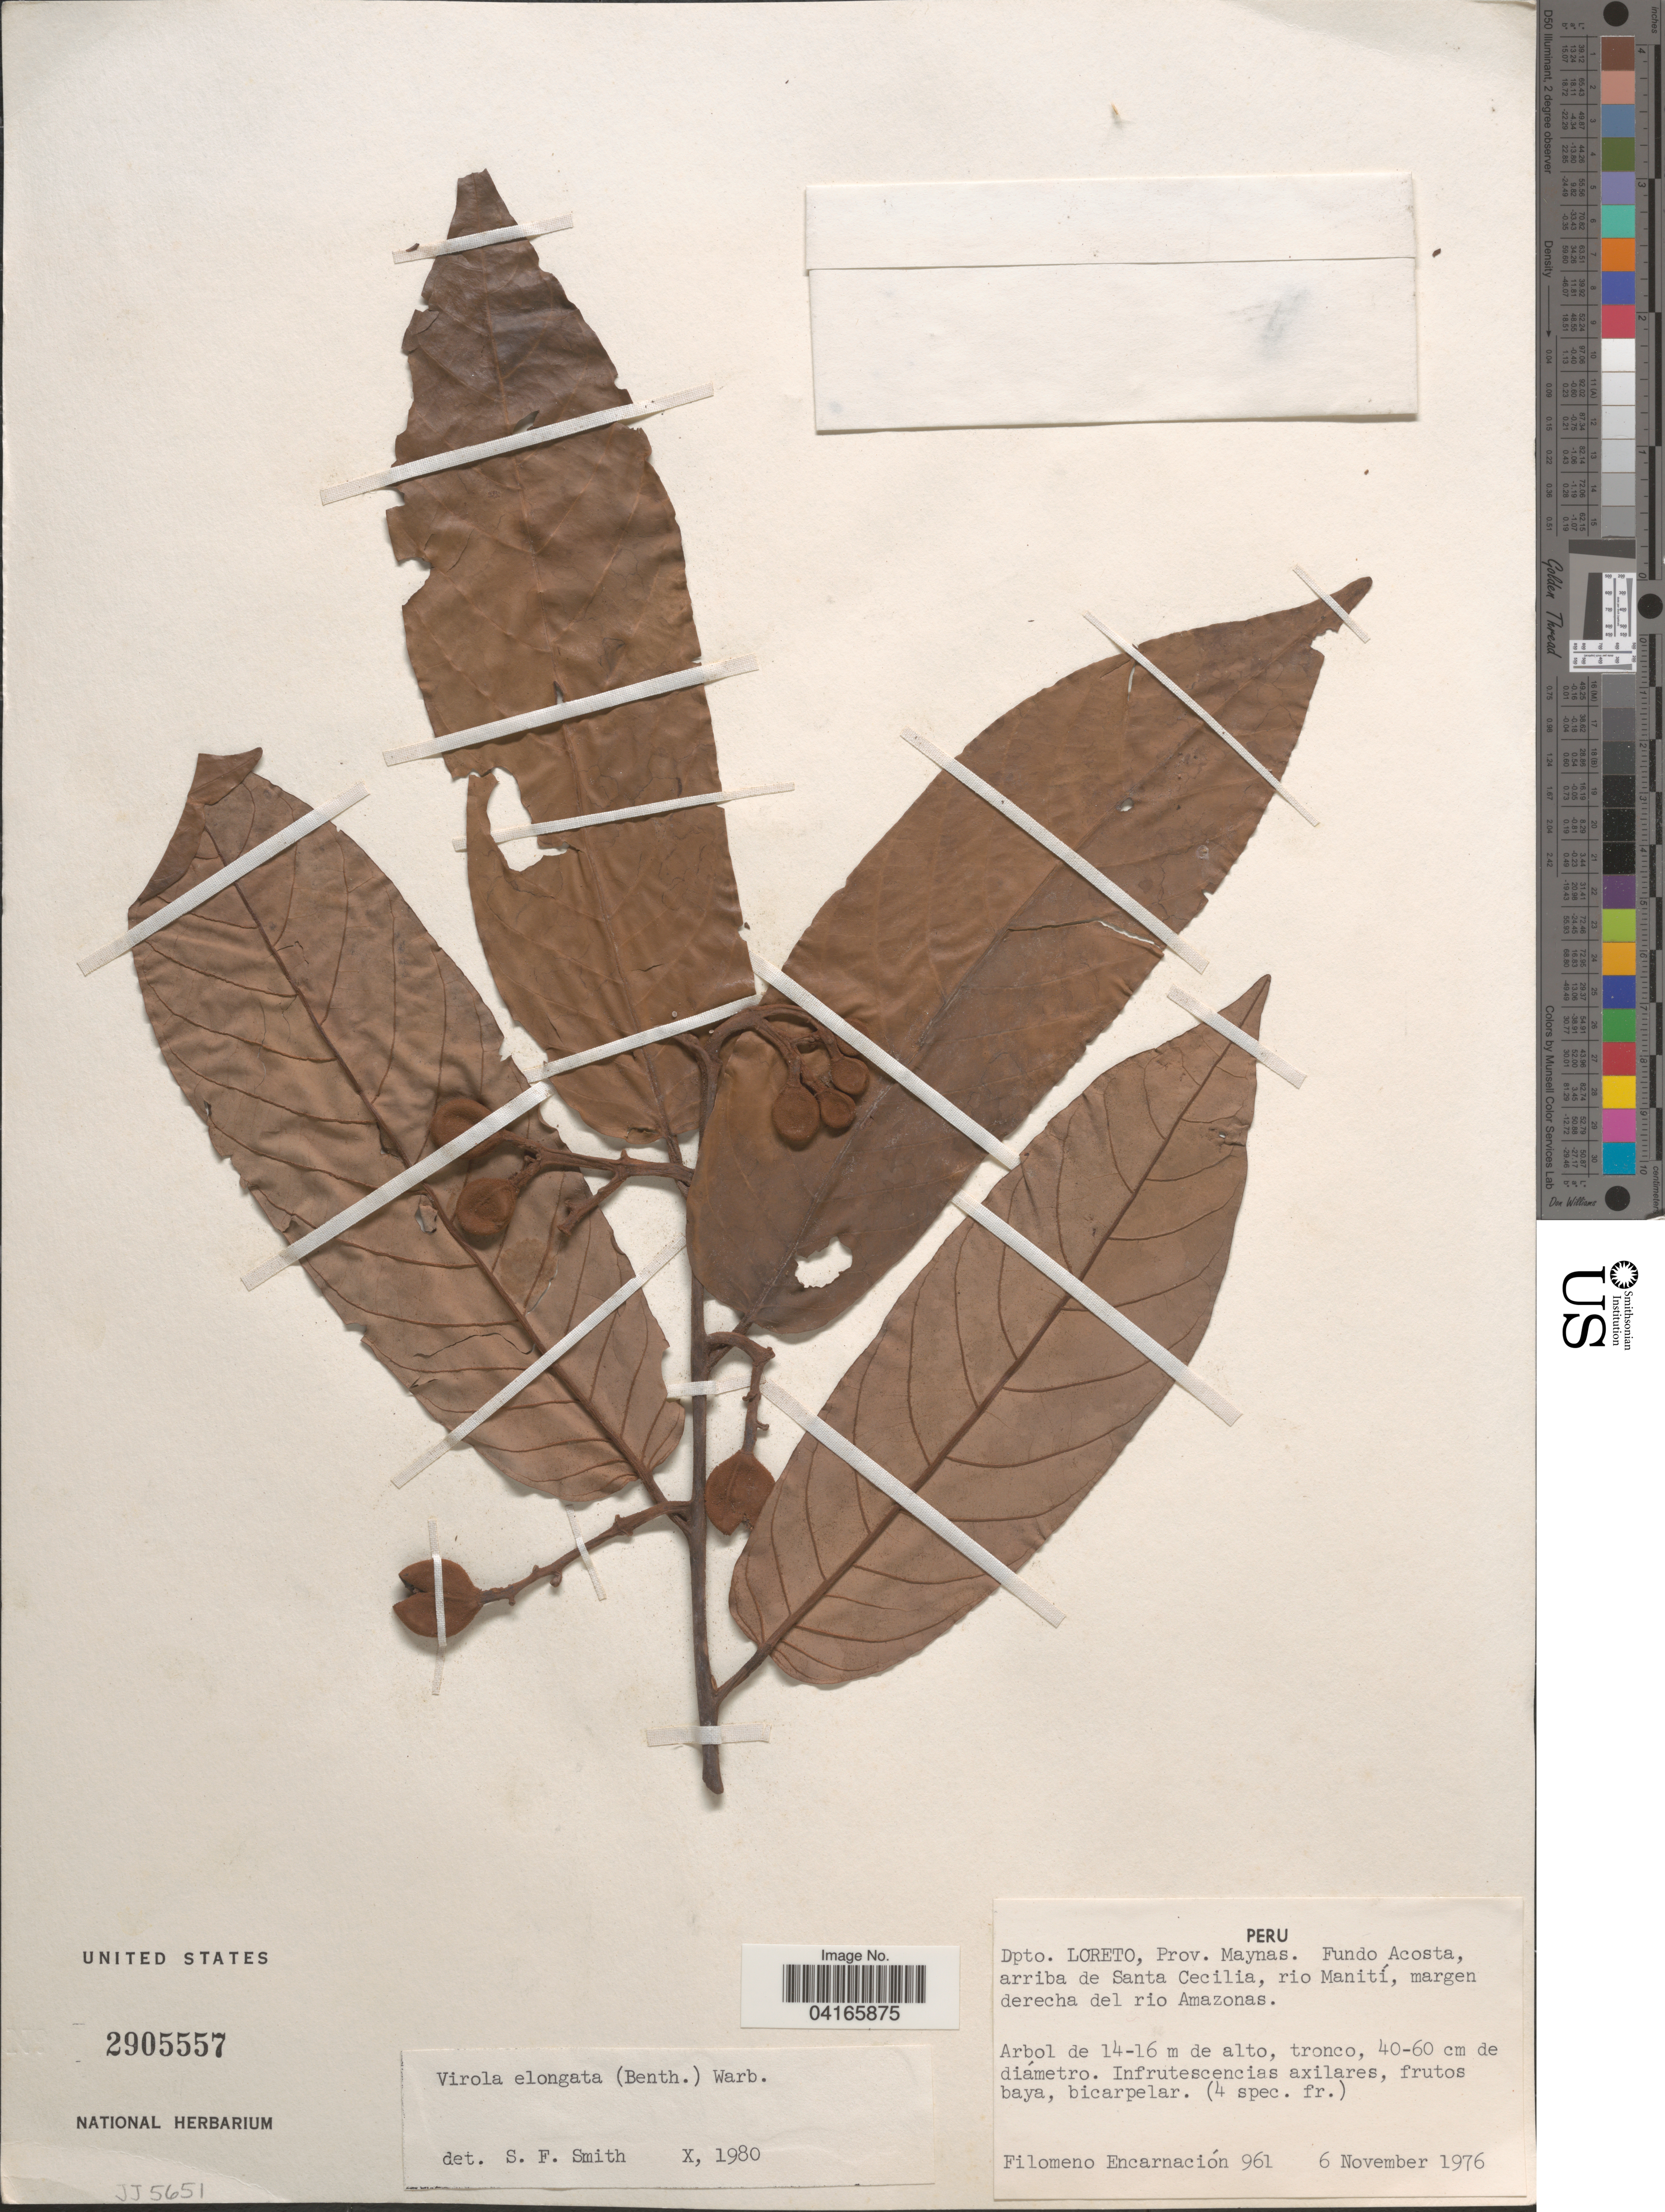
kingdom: Plantae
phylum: Tracheophyta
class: Magnoliopsida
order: Magnoliales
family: Myristicaceae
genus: Virola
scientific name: Virola elongata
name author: (Benth.) Warb.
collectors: F. Encarnación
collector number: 961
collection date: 1976-11-06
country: Peru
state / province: Loreto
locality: Dpto. Loreto, Prov. Maynas. Fundo Acosta, arriba de Santa Cecilia, rio Manití, margen derecha del rio Amazonas.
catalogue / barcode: US 2905557